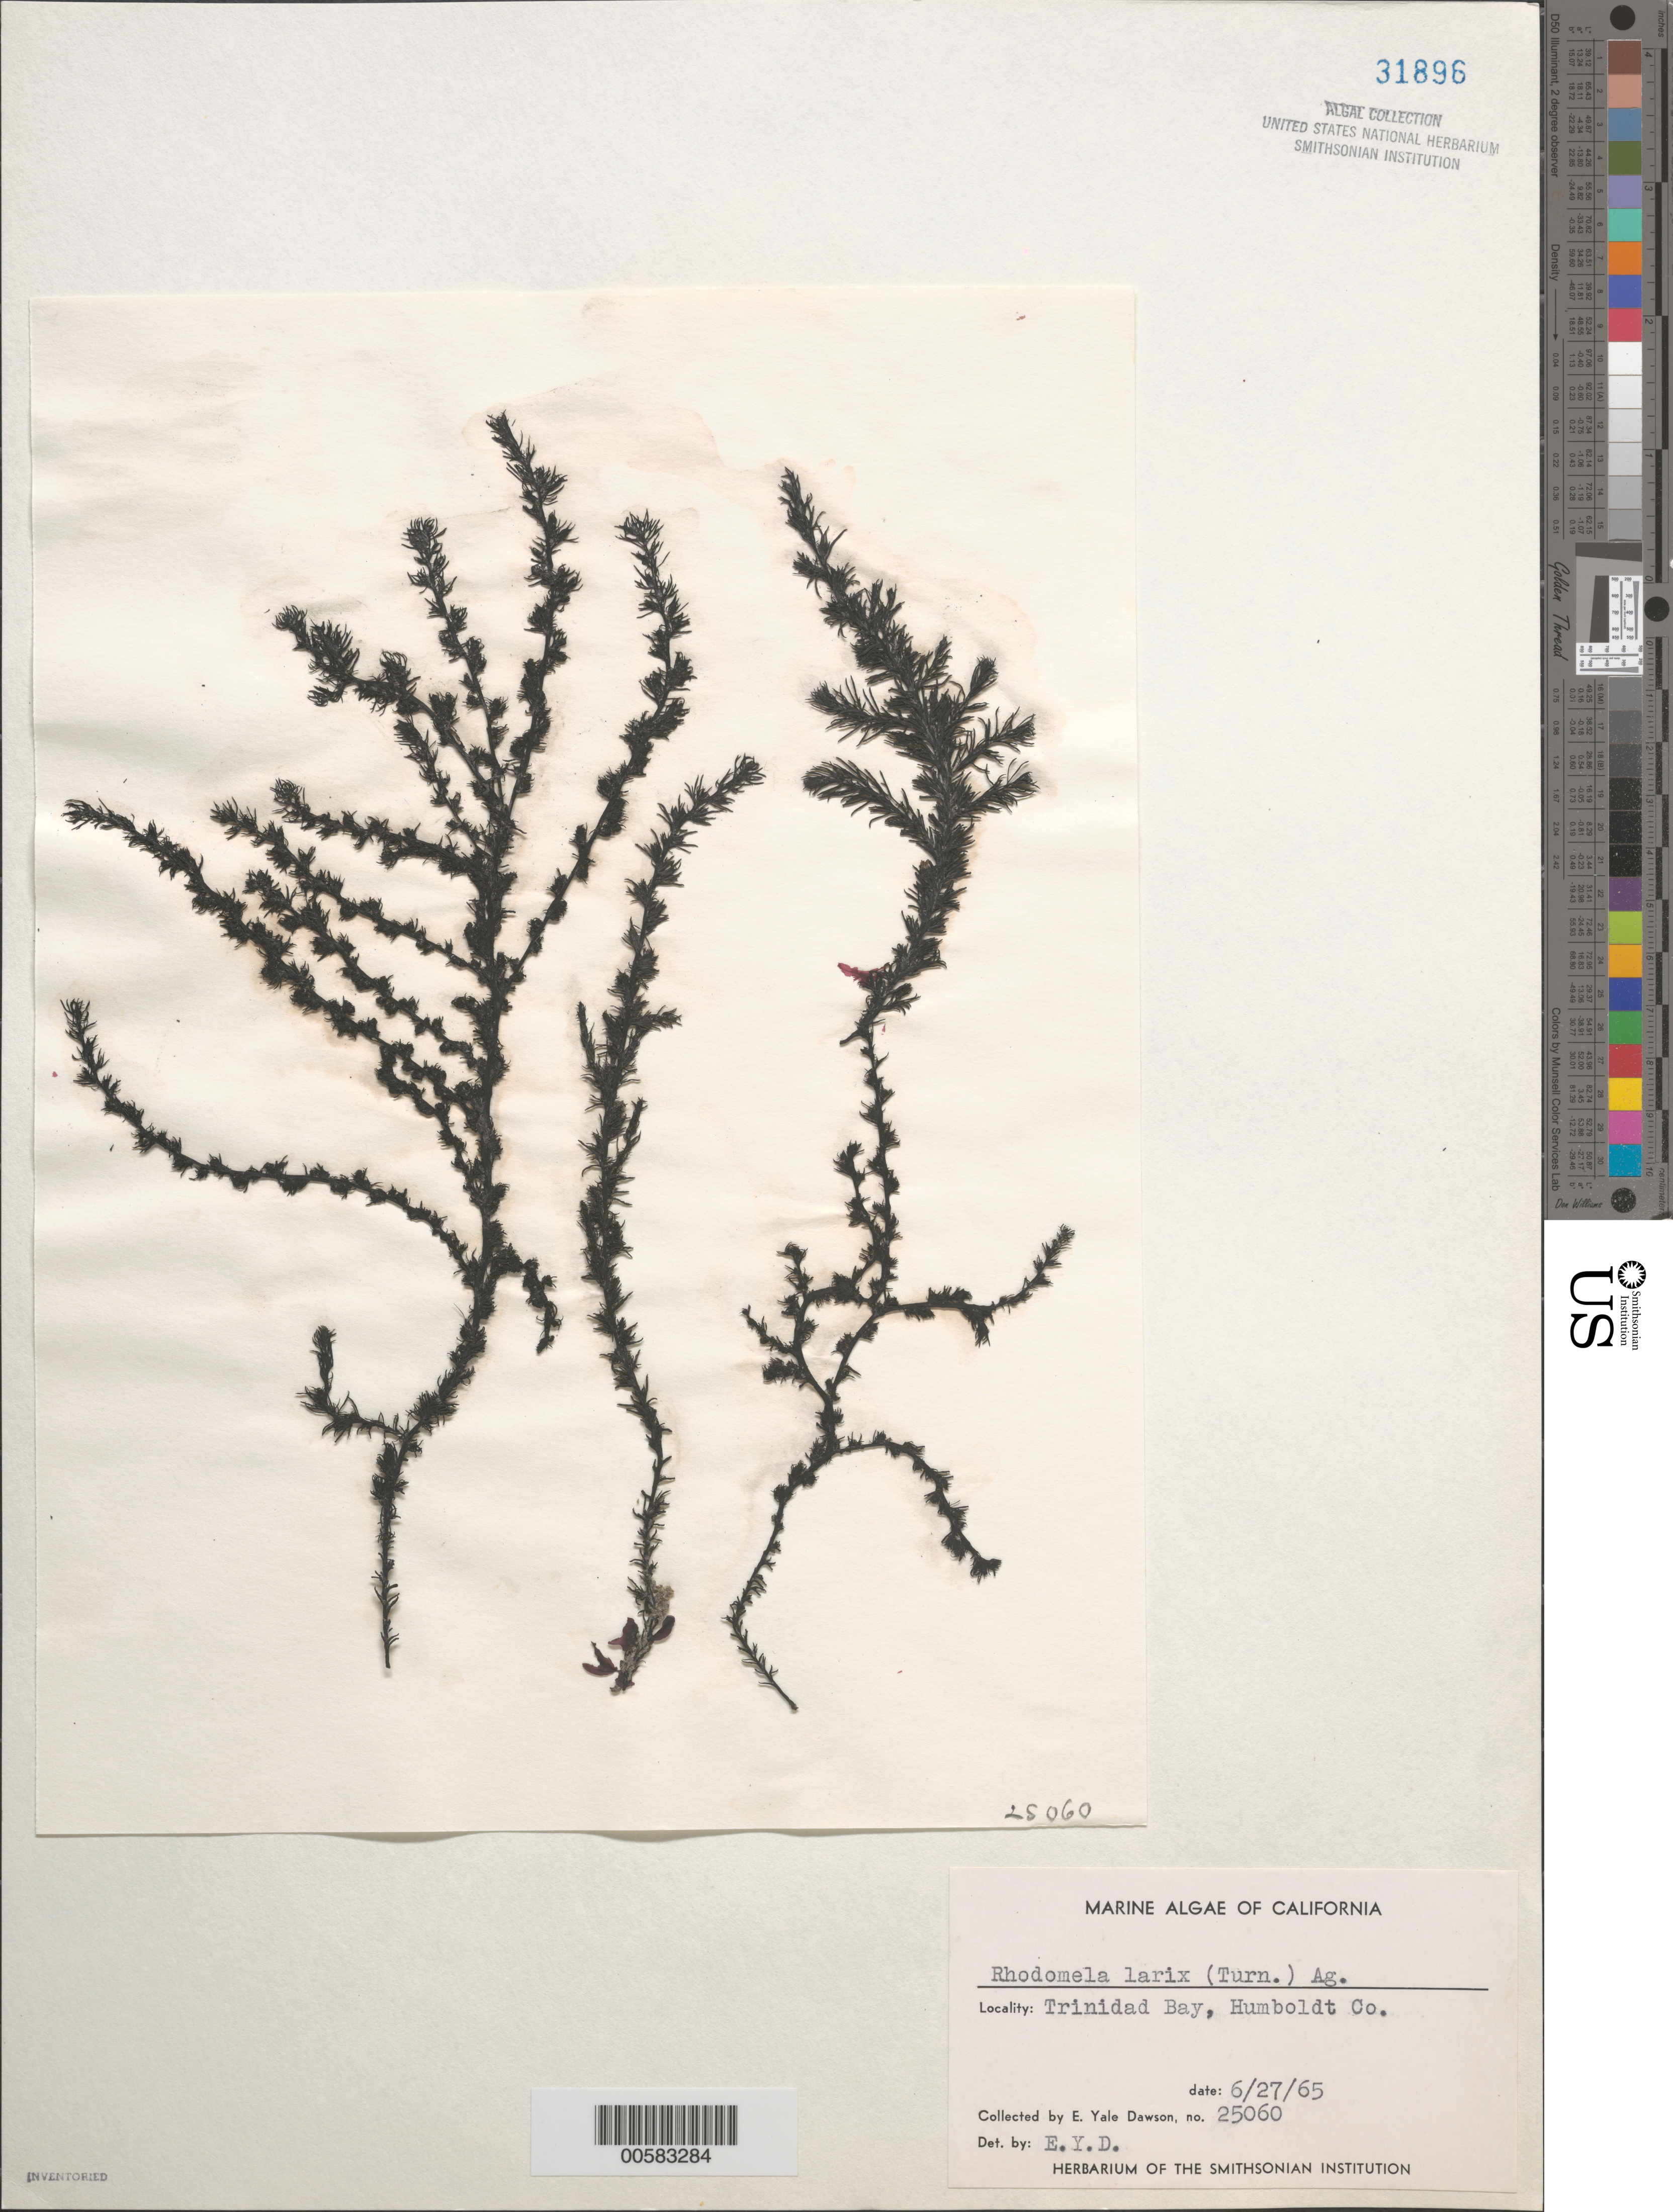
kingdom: Plantae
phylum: Rhodophyta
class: Florideophyceae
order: Ceramiales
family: Rhodomelaceae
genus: Neorhodomela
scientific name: Neorhodomela larix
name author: (Turner) Masuda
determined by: Algae name updating Project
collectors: E. Y. Dawson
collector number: EYD 25060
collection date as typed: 27 Jun 1965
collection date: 1965-06-27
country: United States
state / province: California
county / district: Humboldt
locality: Trinidad Bay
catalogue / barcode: US 31896